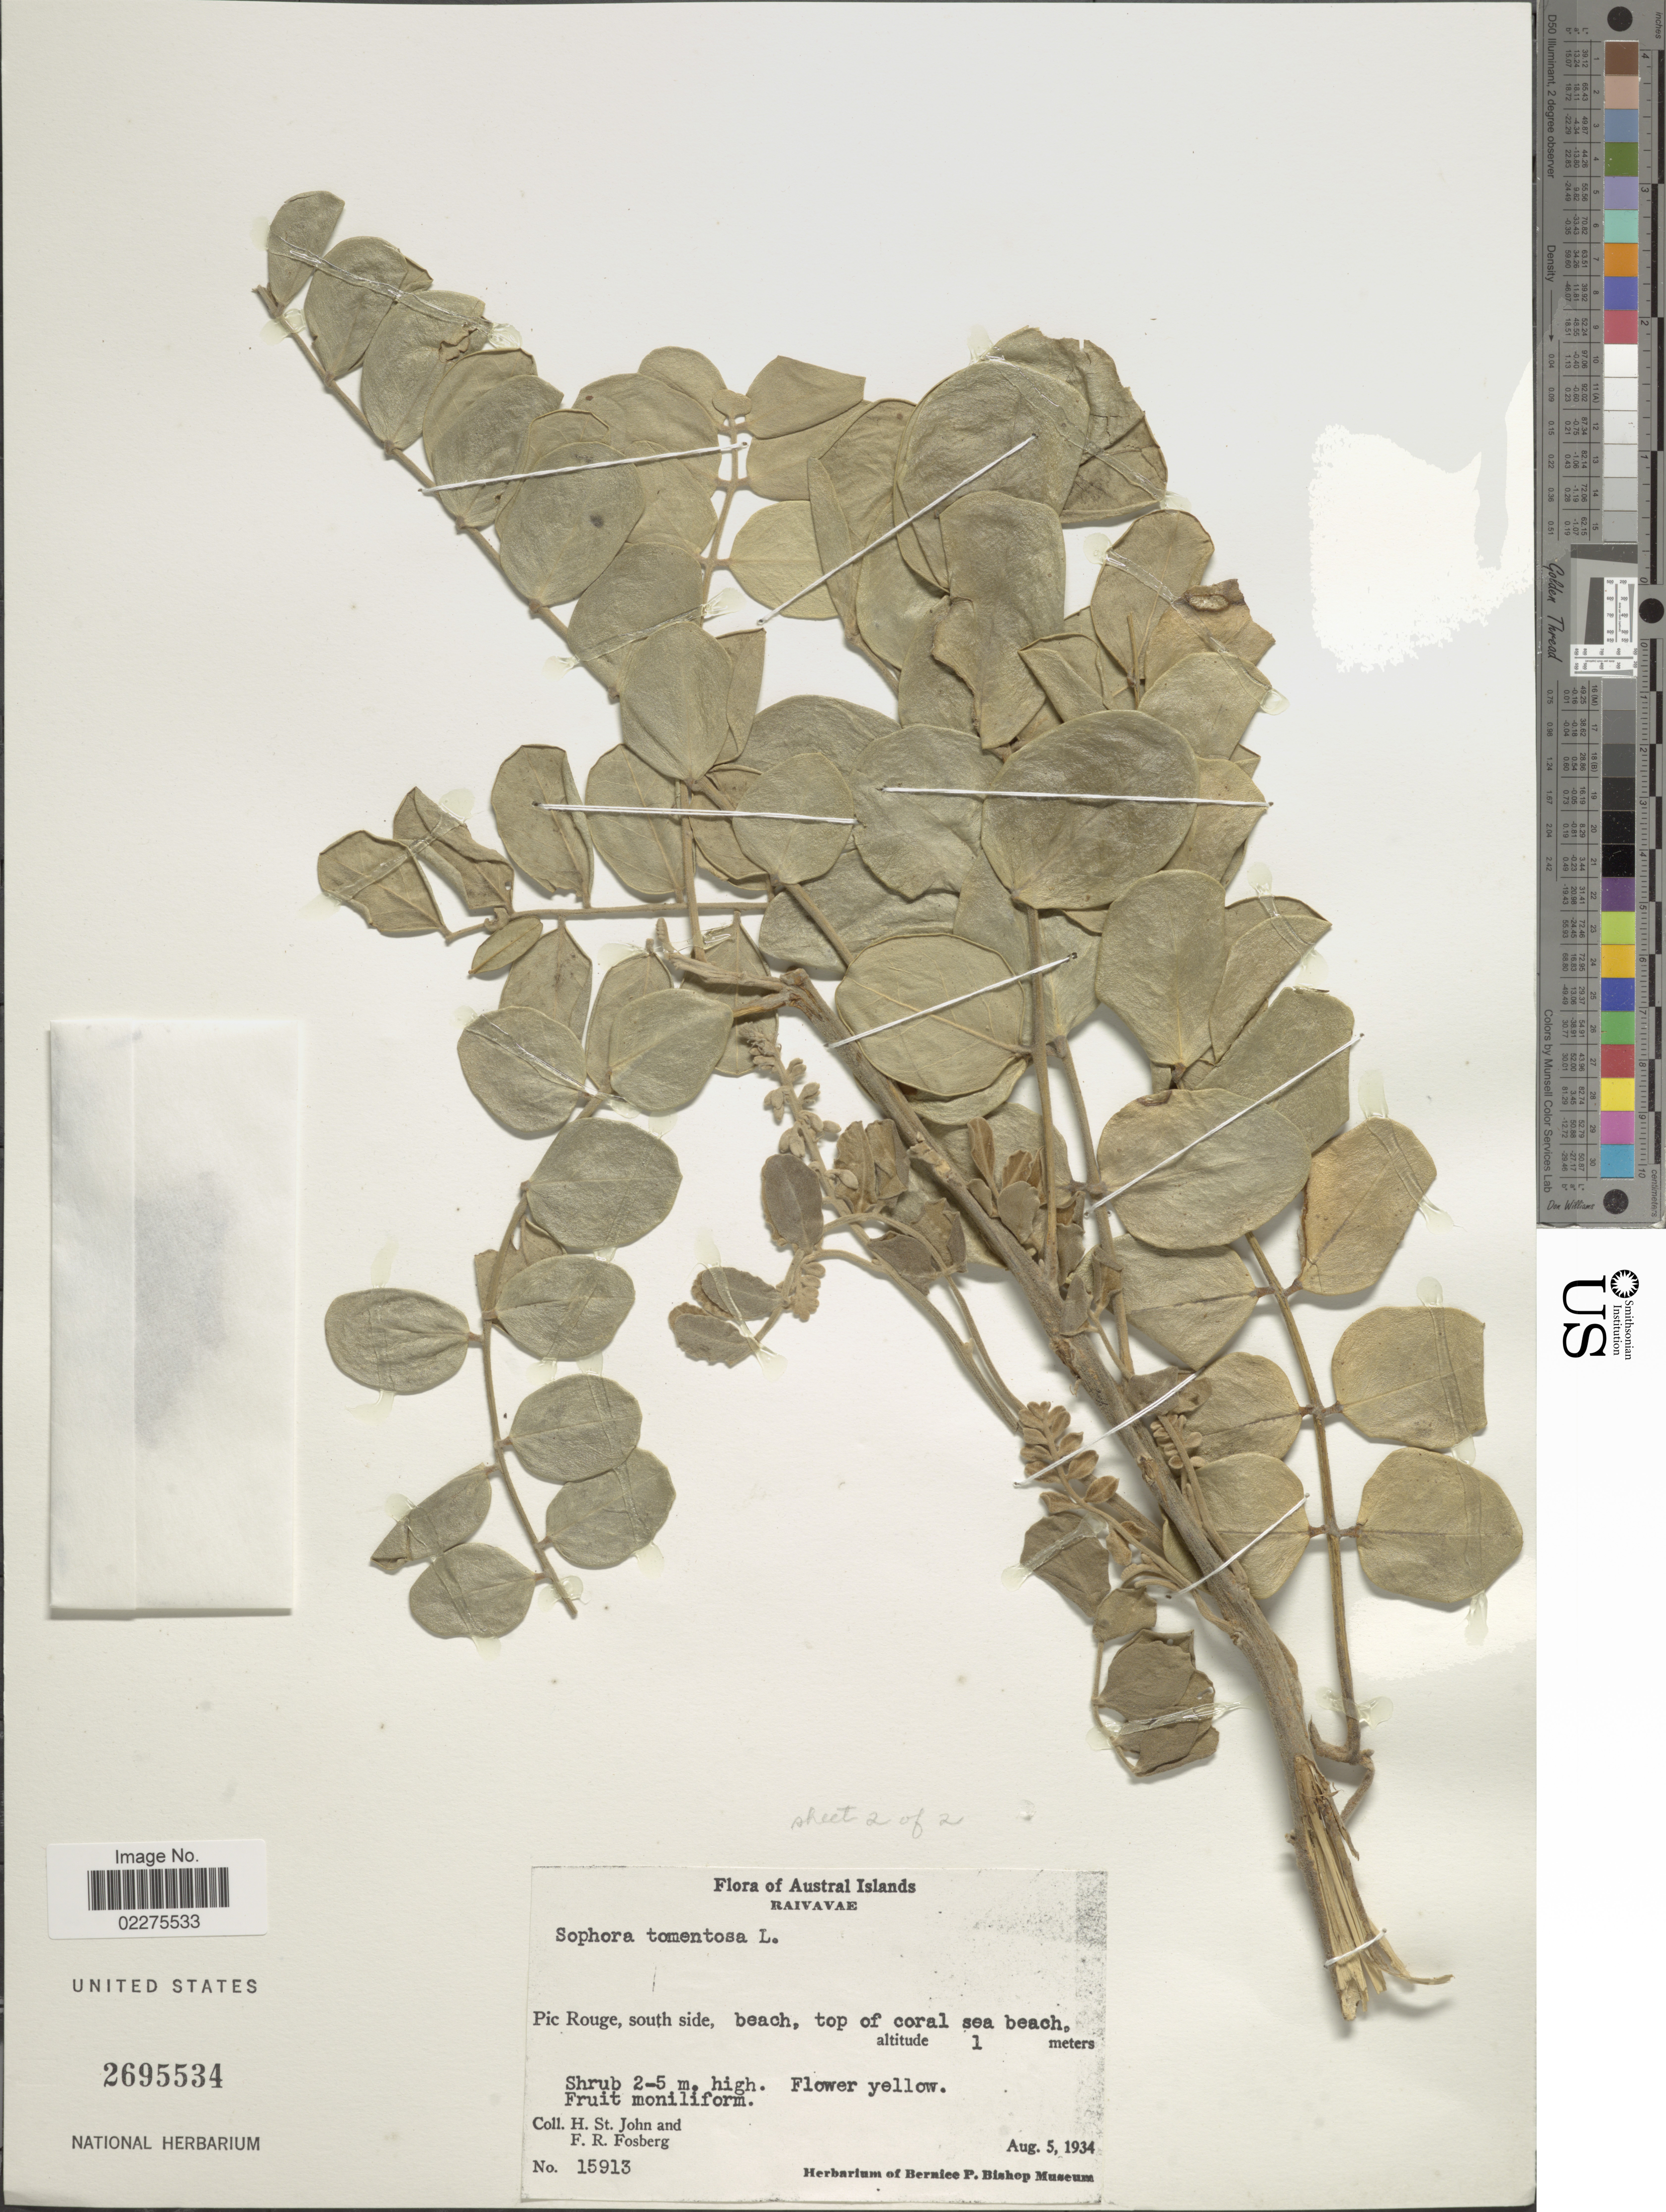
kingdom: Plantae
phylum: Tracheophyta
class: Magnoliopsida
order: Fabales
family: Fabaceae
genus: Sophora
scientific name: Sophora tomentosa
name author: L.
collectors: H. St. John & F. R. Fosberg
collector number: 15913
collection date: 1934-08-05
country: French Polynesia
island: Raivavae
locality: Raivavae. Pic Rouge, south side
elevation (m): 1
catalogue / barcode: US 2695534